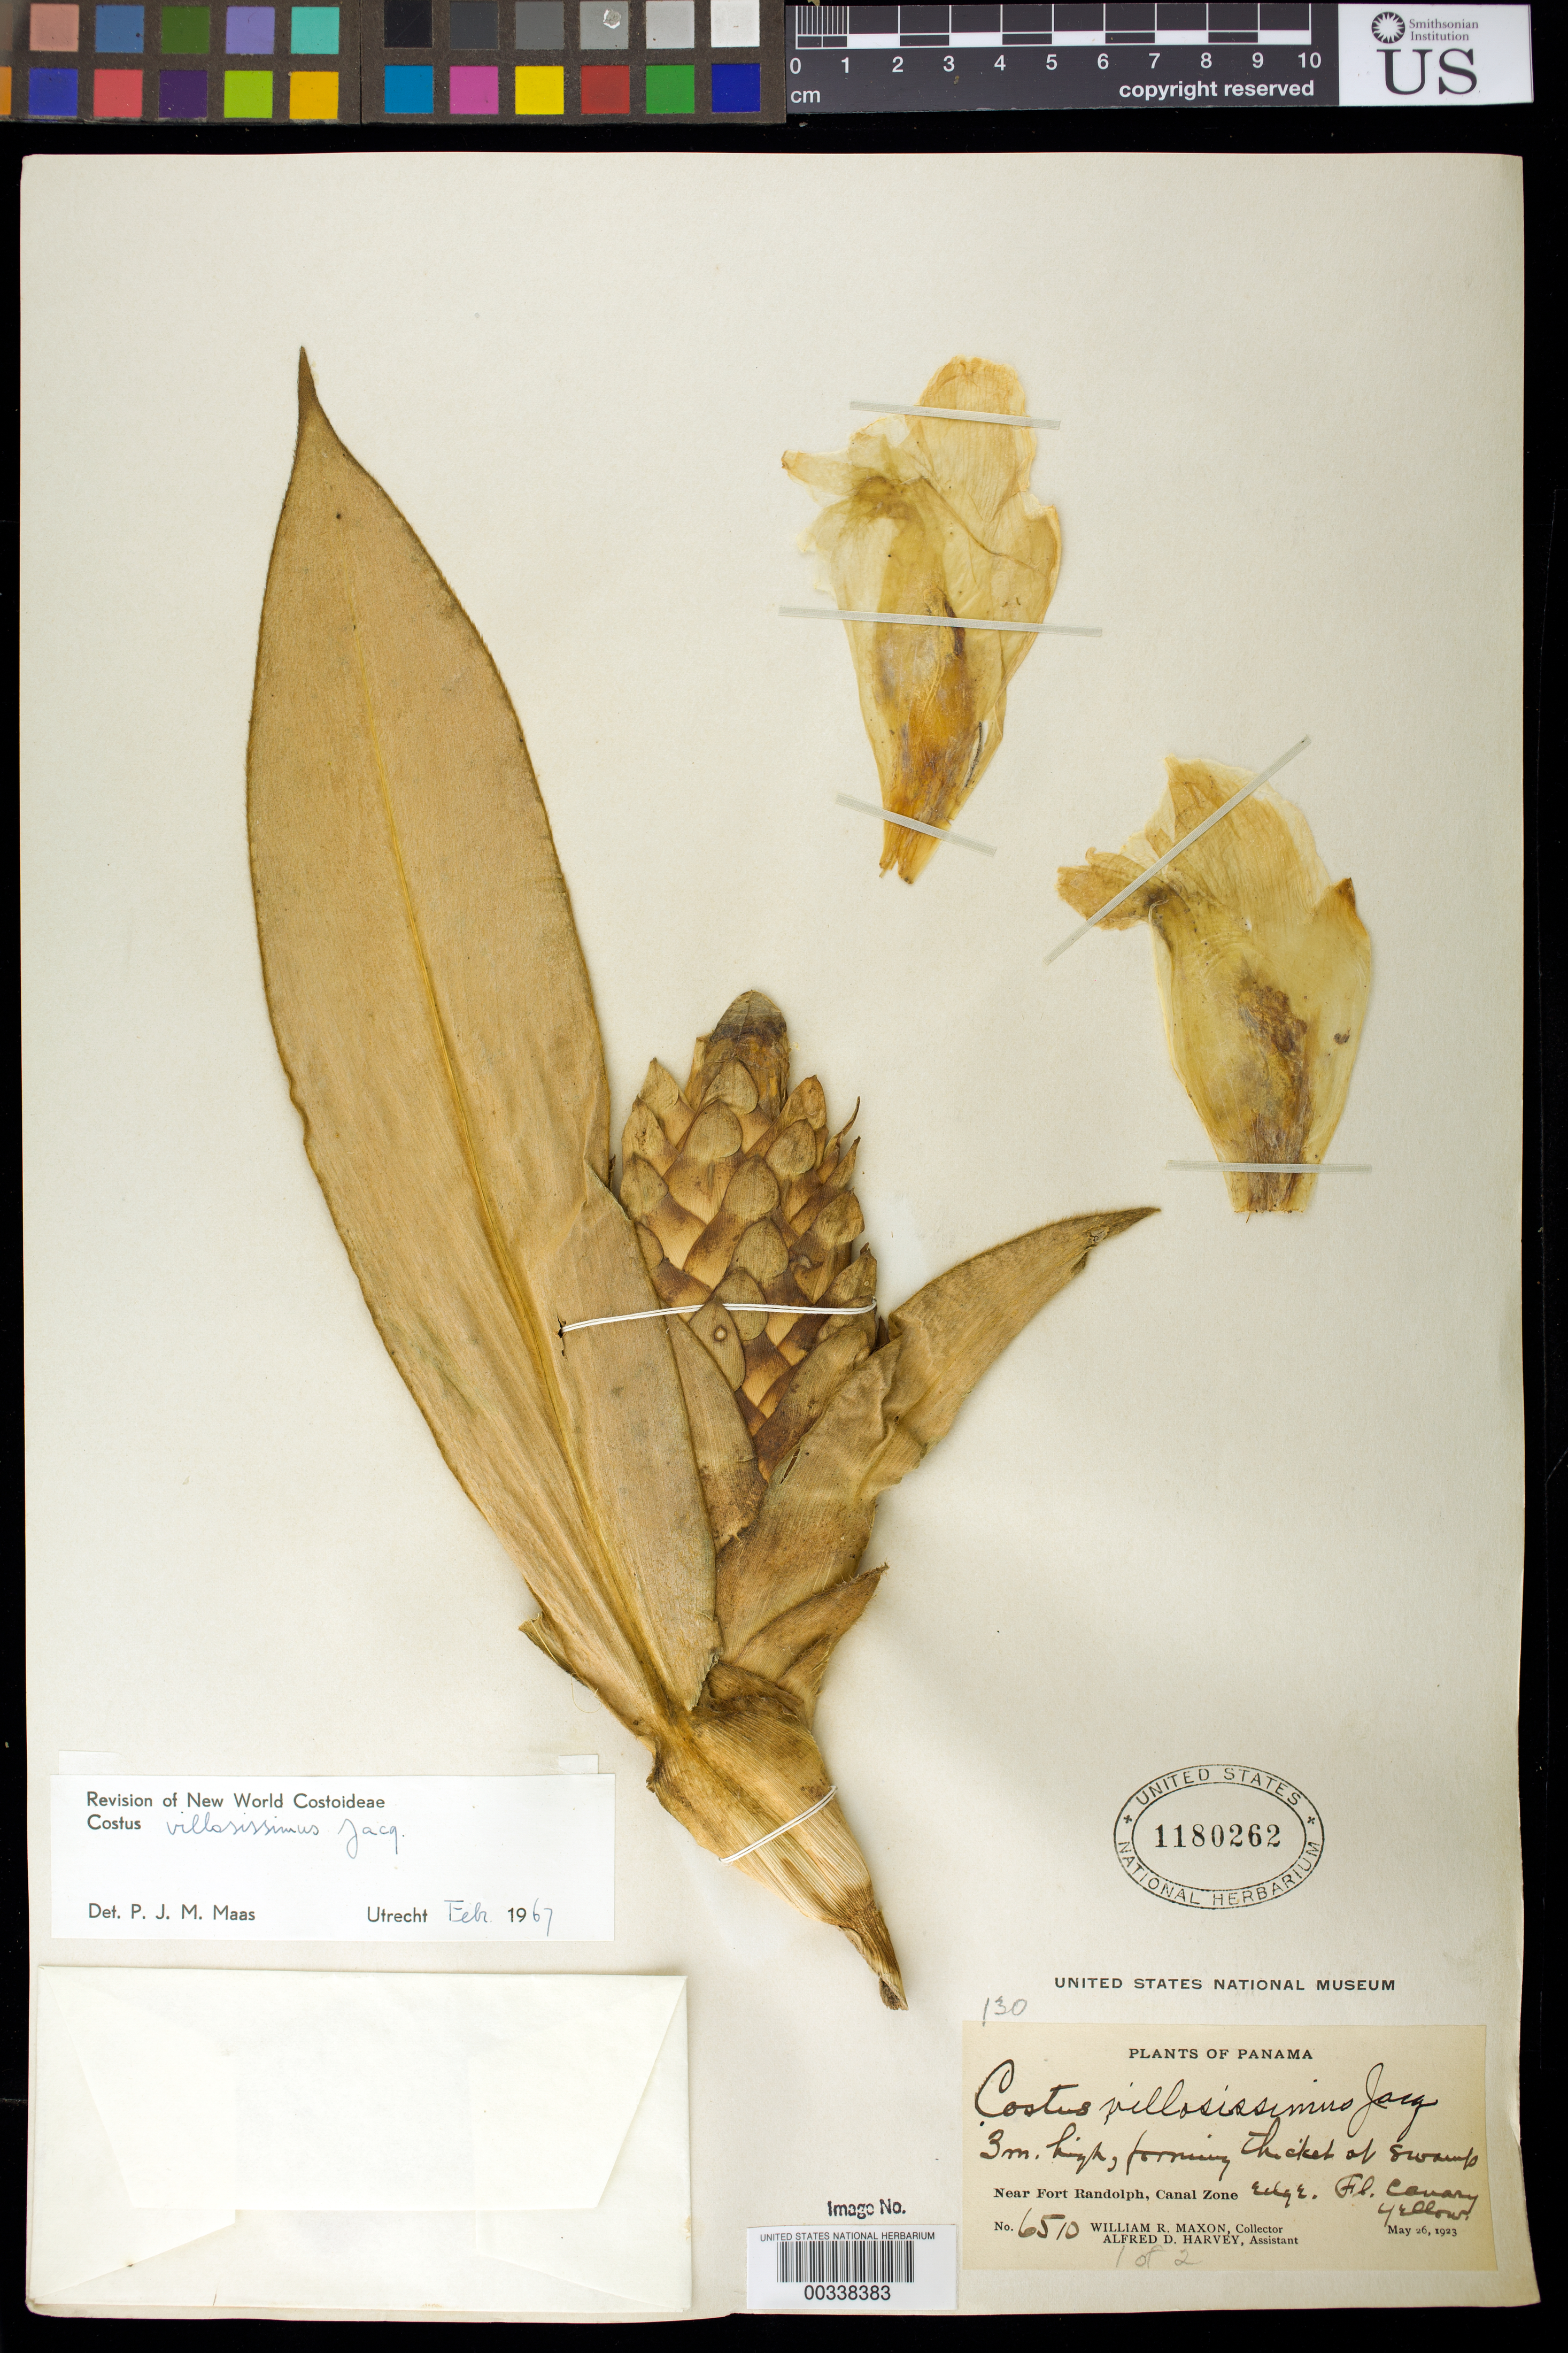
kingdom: Plantae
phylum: Tracheophyta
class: Liliopsida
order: Zingiberales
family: Costaceae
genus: Costus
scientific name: Costus villosissimus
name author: Jacq.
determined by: Maas, Paul J. M.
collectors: W. R. Maxon & A. D. Harvey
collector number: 6510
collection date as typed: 26 May 1923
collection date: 1923-05-26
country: Panama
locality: Near Fort Randolph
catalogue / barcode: US 1180262